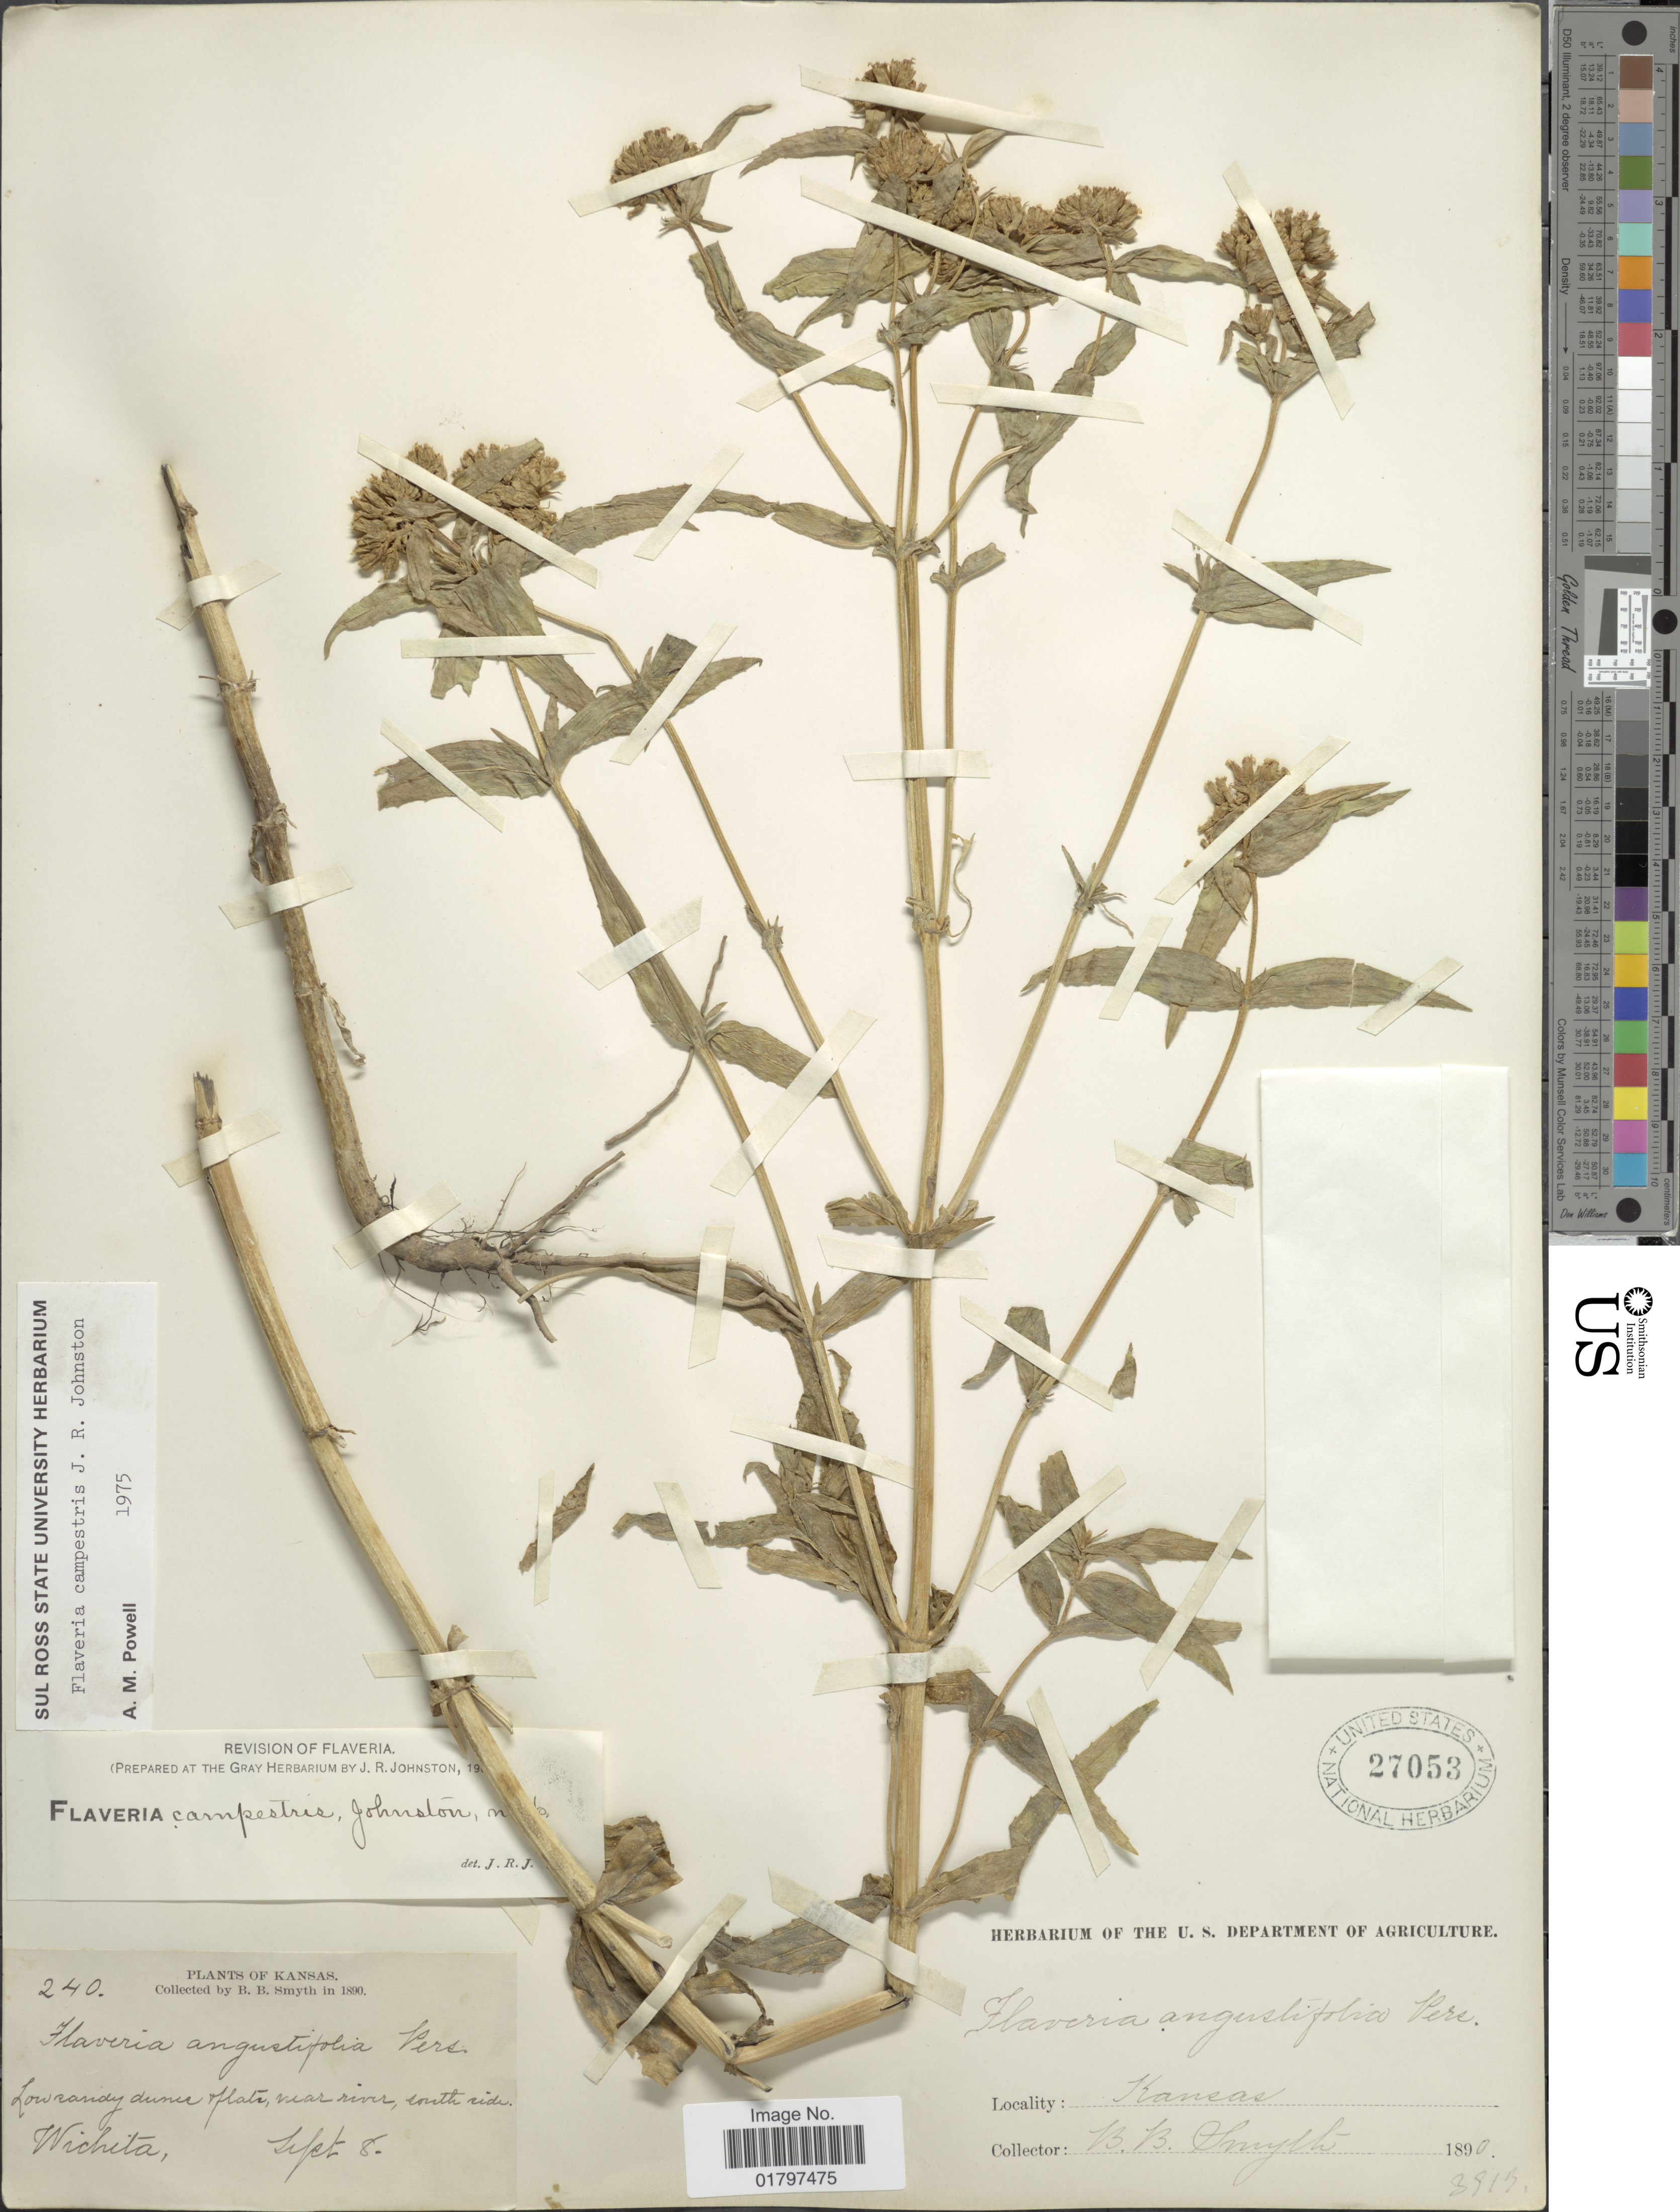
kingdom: Plantae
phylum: Tracheophyta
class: Magnoliopsida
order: Asterales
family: Asteraceae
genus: Flaveria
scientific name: Flaveria campestris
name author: J.R. Johnst.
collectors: B. Smyth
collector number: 240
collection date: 1890-09-08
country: United States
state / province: Kansas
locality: Wichita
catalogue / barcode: US 27053